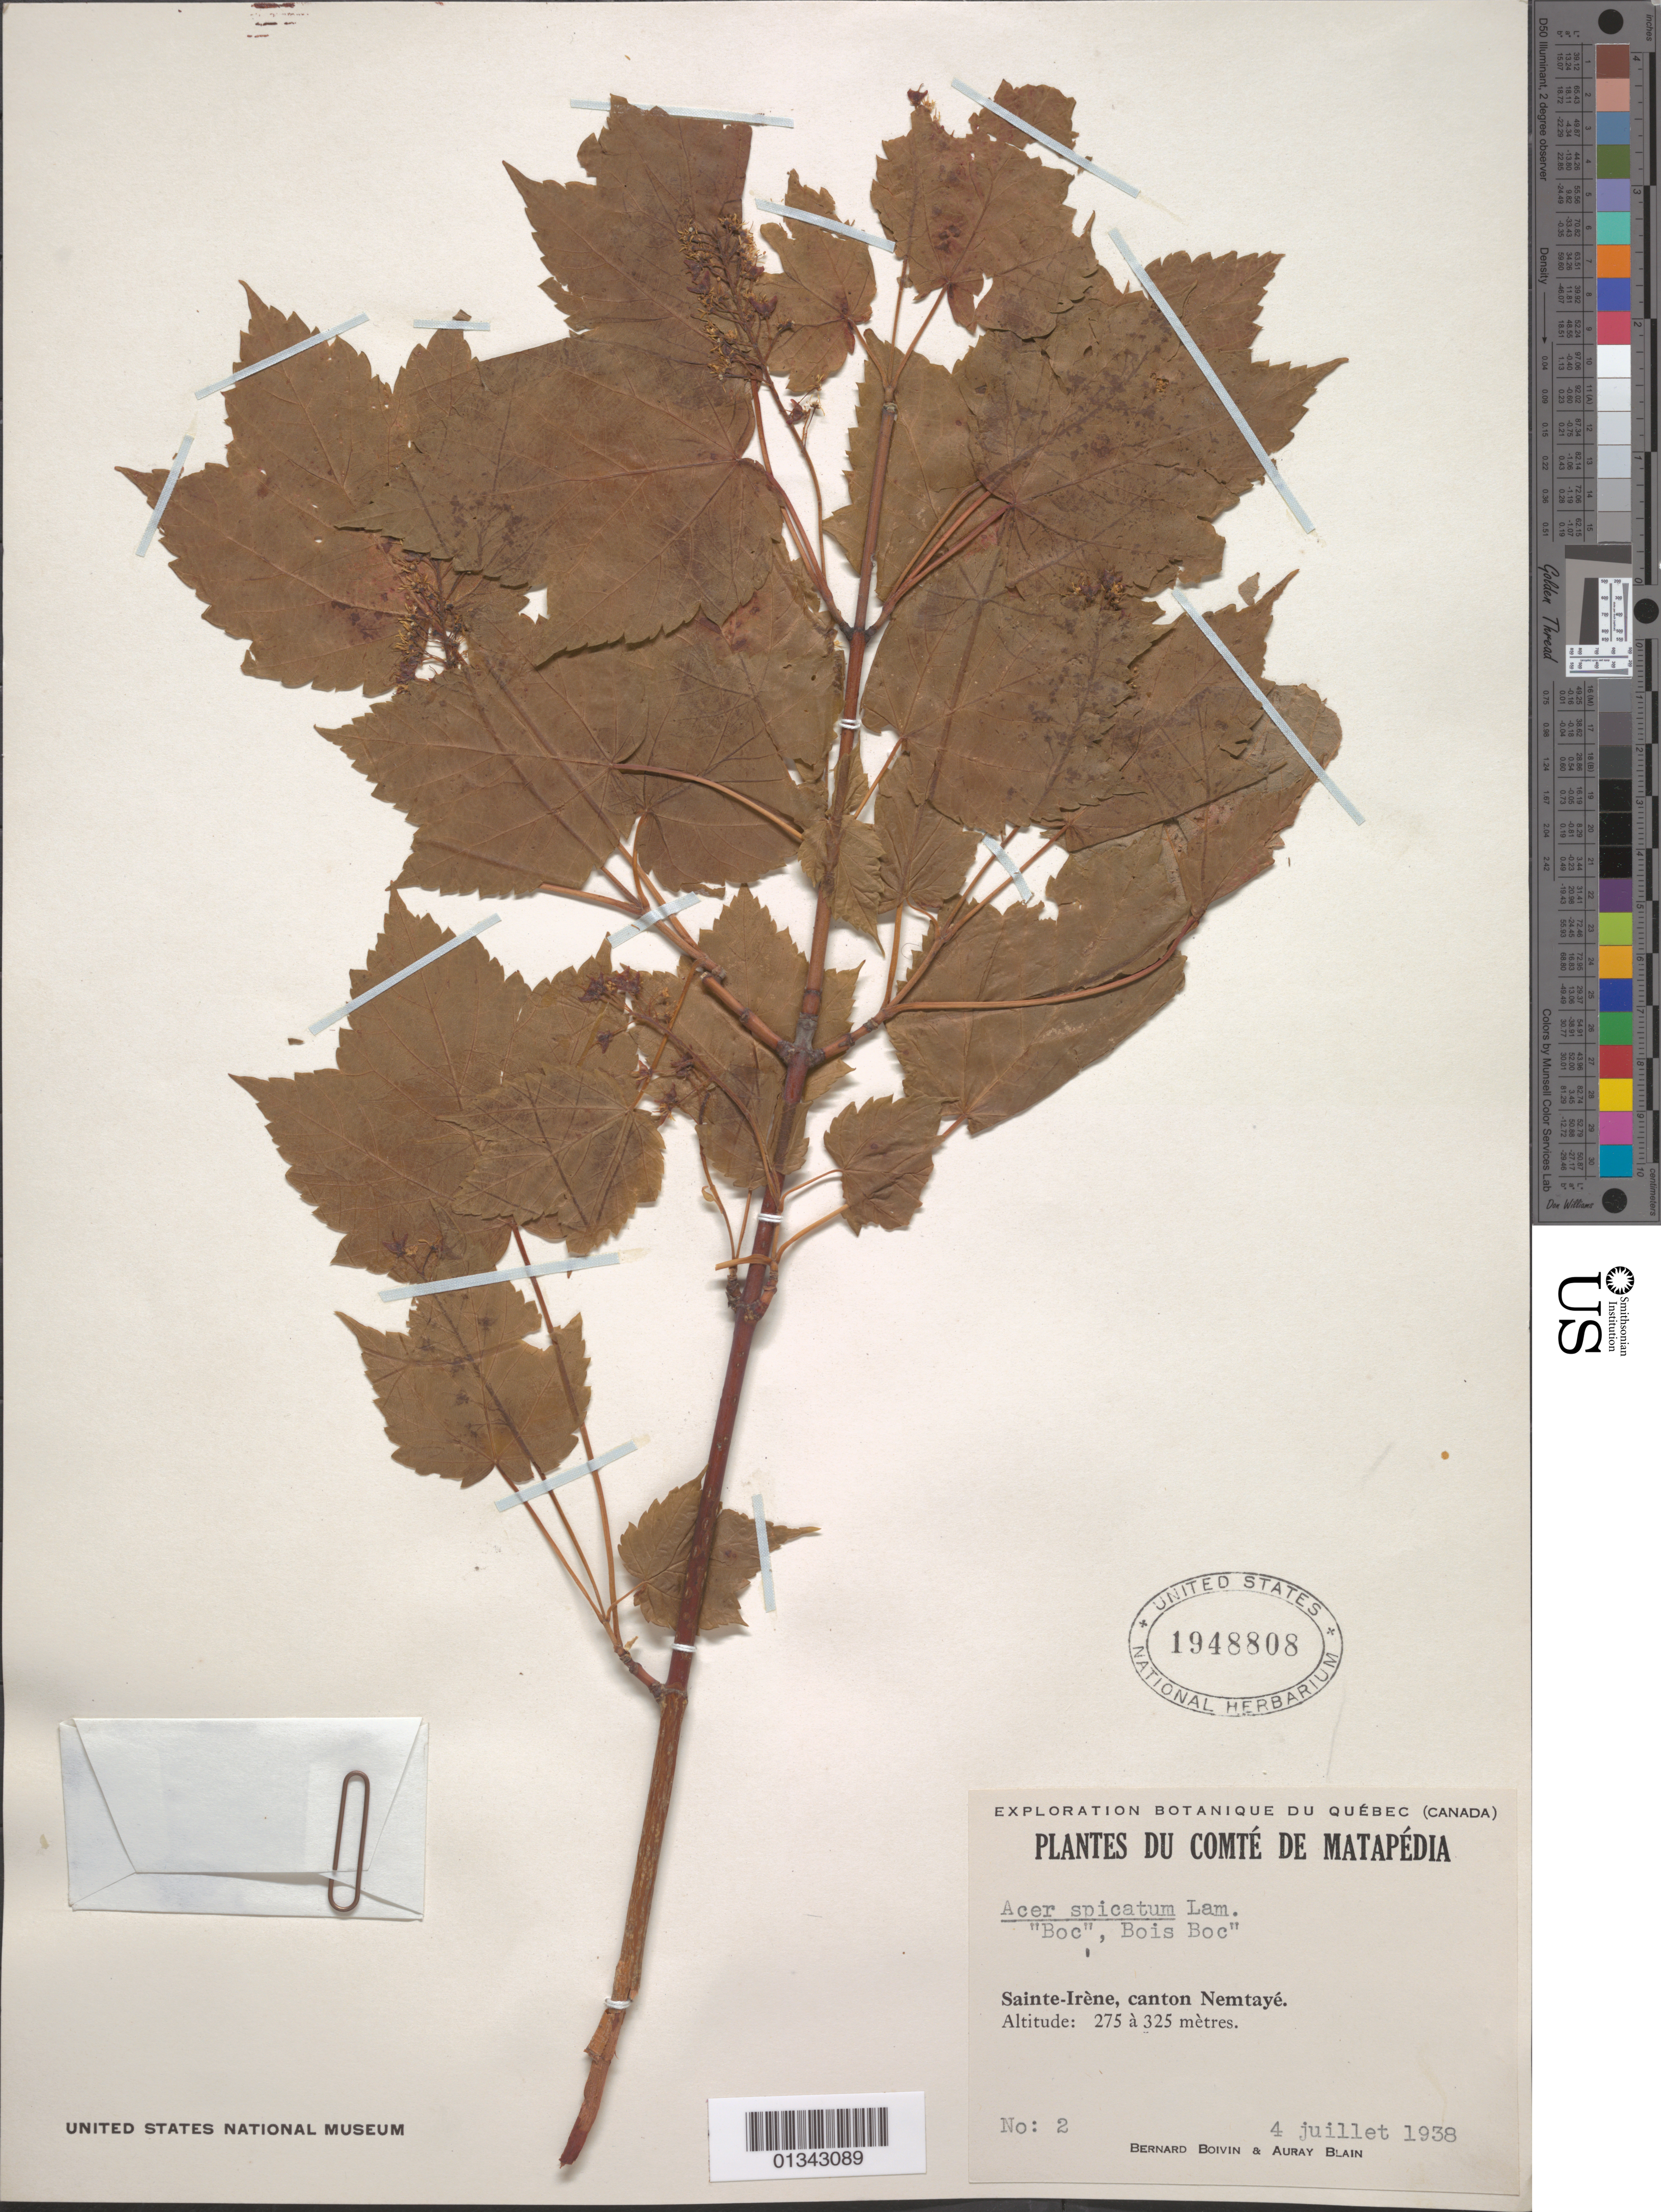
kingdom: Plantae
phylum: Tracheophyta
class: Magnoliopsida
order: Sapindales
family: Sapindaceae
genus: Acer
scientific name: Acer spicatum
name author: Lam.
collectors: J. R. B. Boivin & A. Blain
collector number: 2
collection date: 1938-07-04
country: Canada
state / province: Quebec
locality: Matapédia. Sainte-Irène, canton Nemtayé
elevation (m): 275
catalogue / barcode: US 1948808